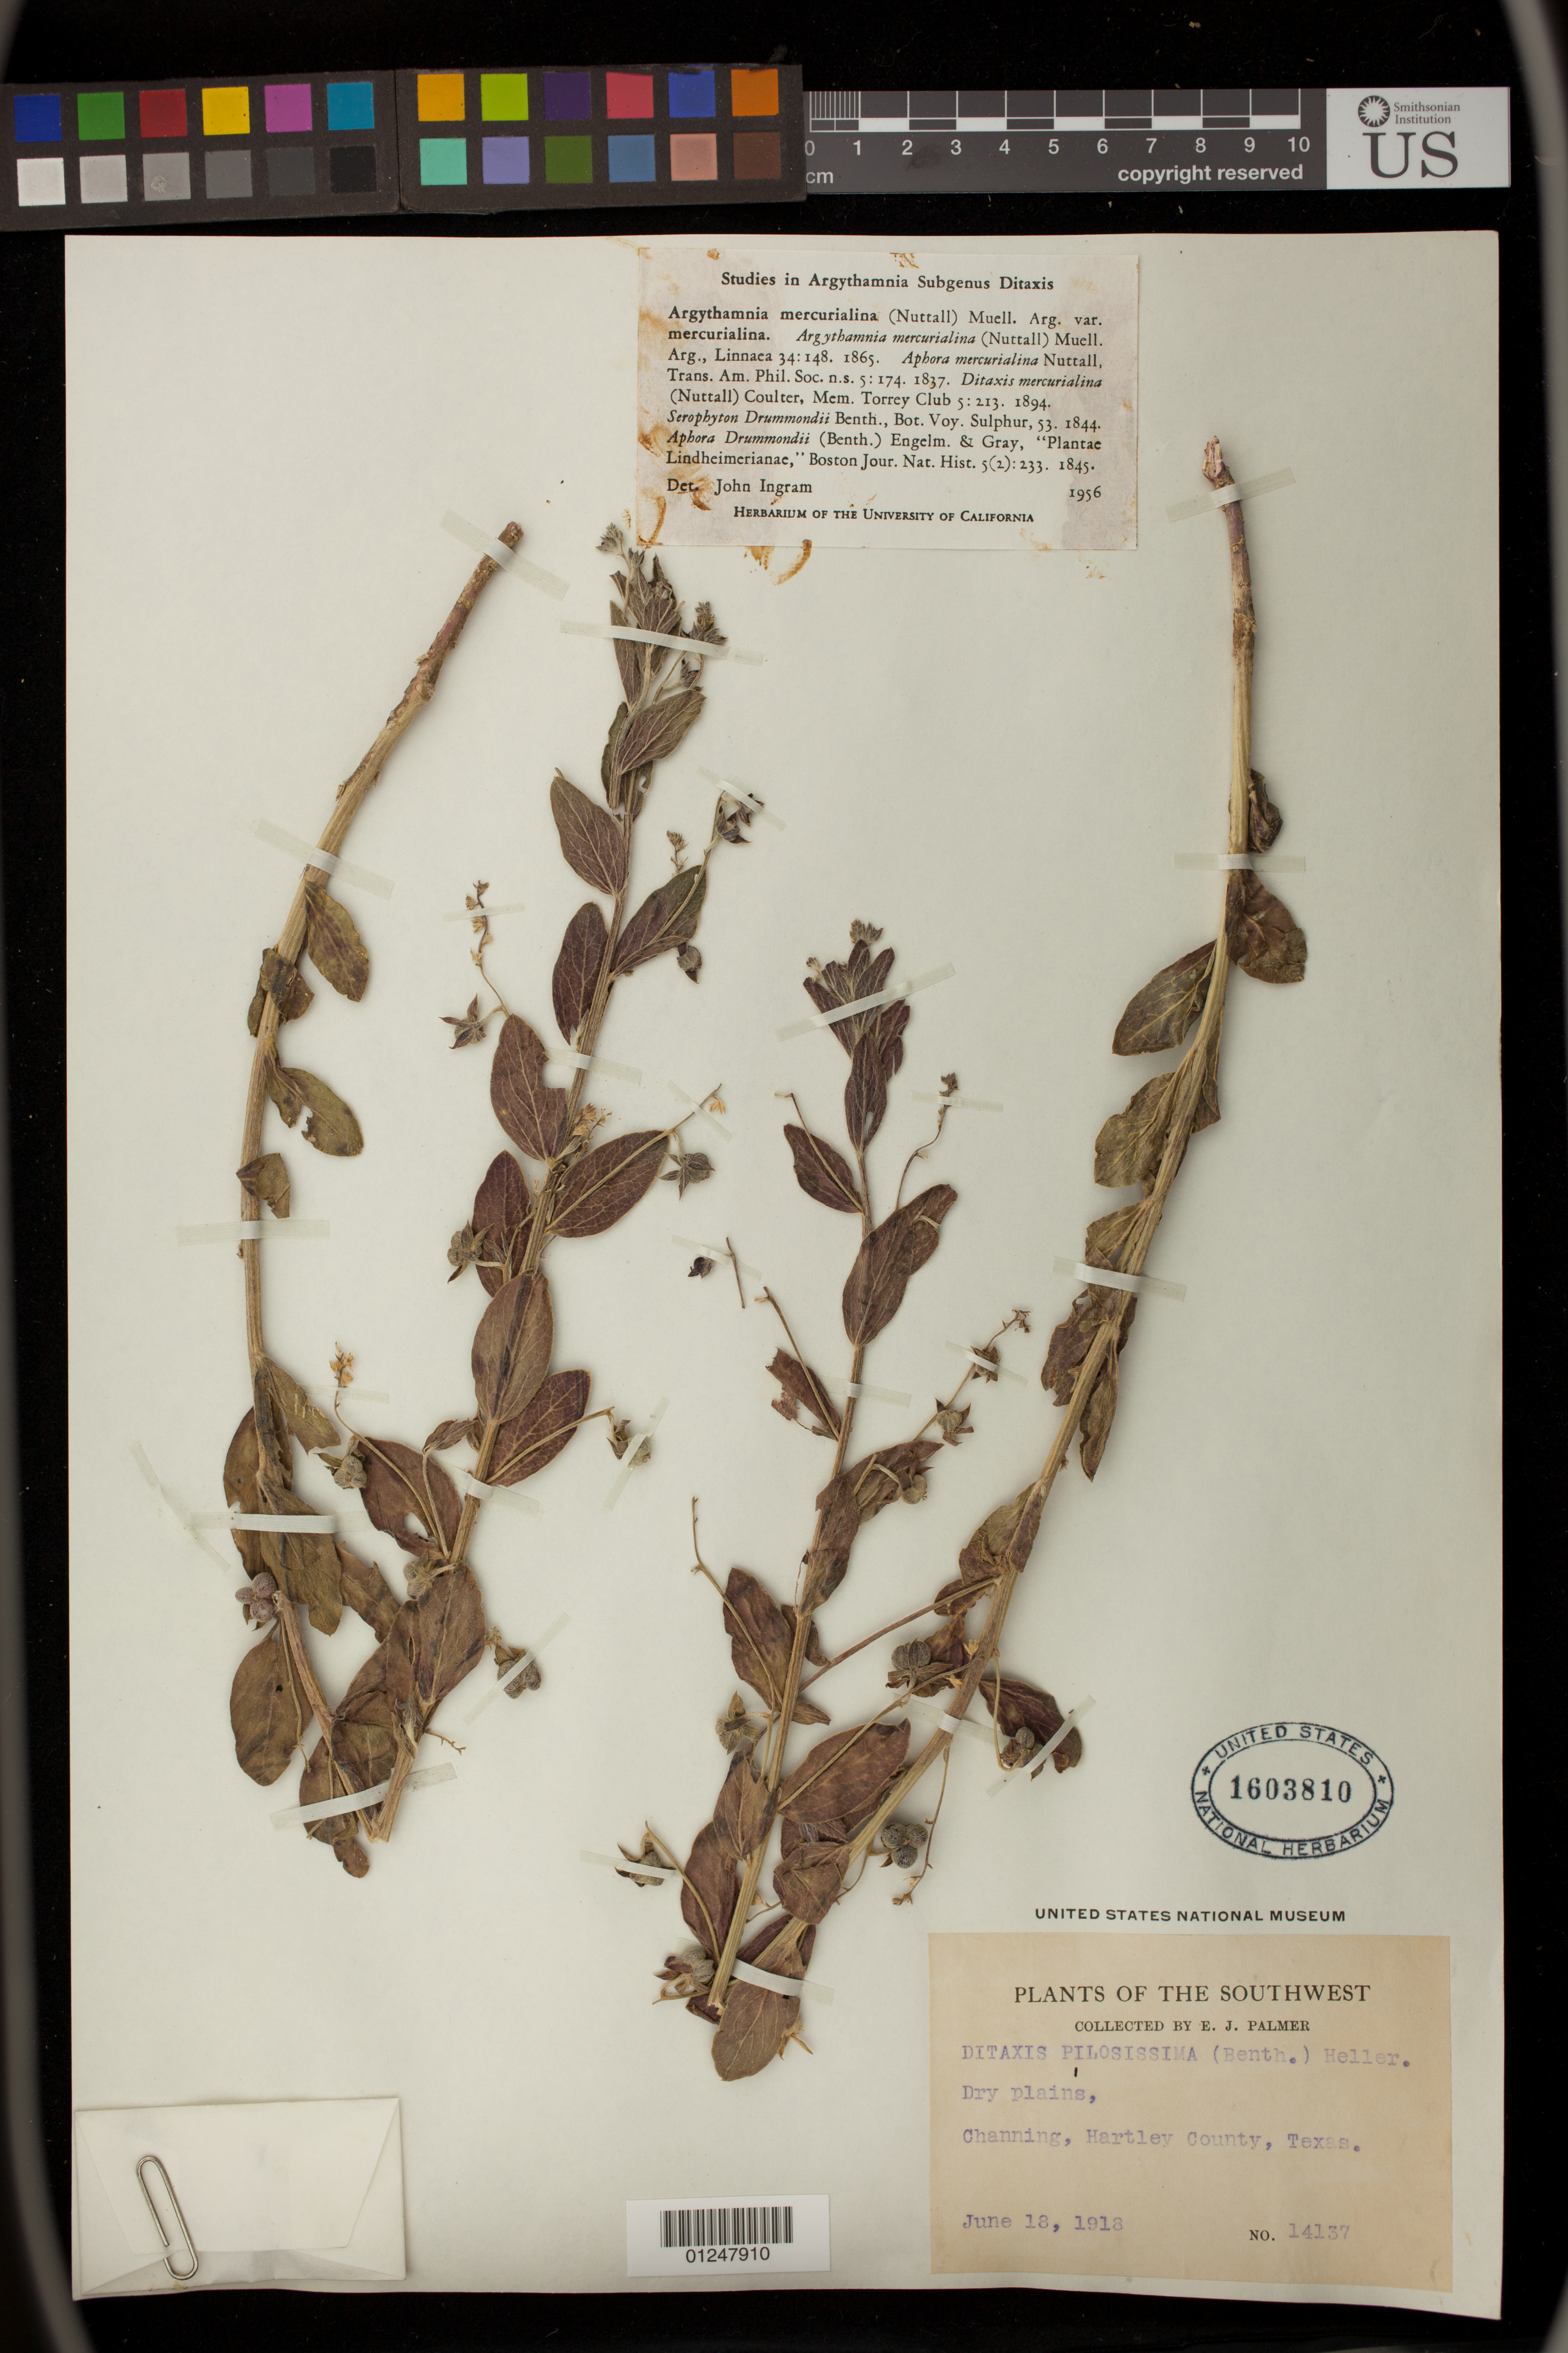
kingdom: Plantae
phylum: Tracheophyta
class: Magnoliopsida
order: Malpighiales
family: Euphorbiaceae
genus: Argythamnia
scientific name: Argythamnia mercurialina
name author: (Nutt.) Müll. Arg.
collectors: E. J. Palmer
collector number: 14137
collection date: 1918-06-18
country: United States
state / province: Texas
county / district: Hartley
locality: Channing.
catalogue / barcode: US 1603810